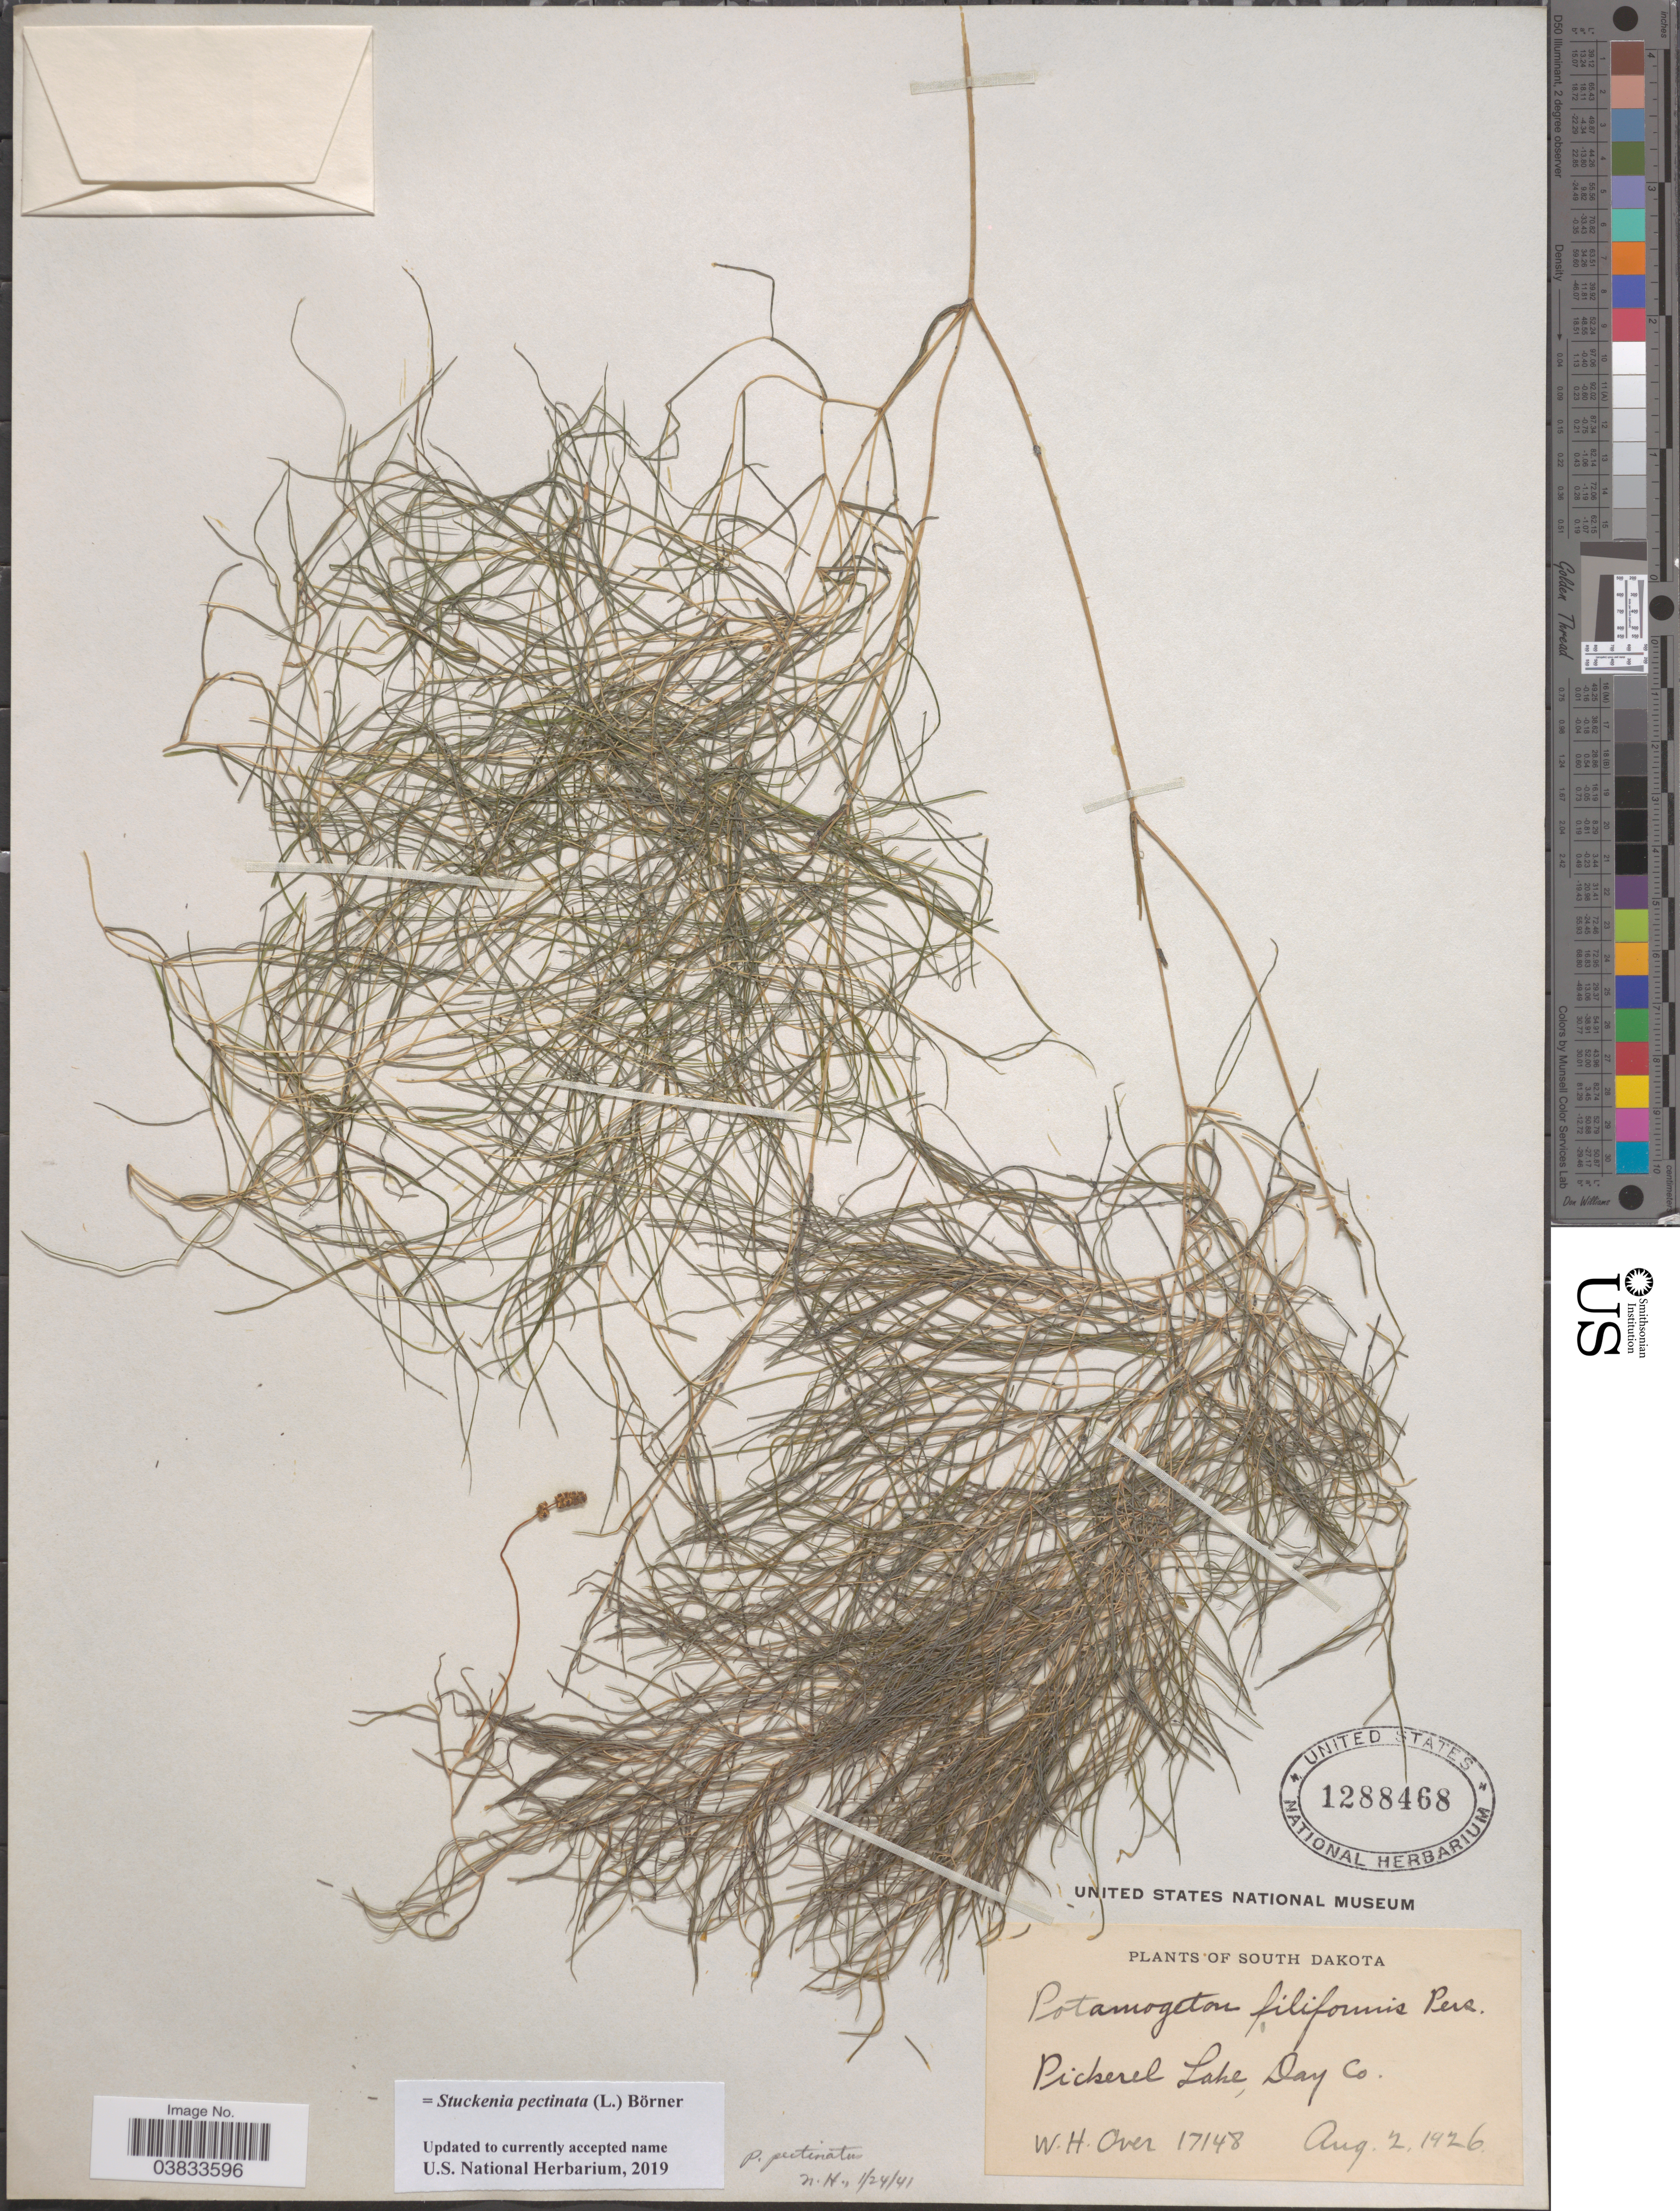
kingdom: Plantae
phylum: Tracheophyta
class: Liliopsida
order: Alismatales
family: Potamogetonaceae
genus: Stuckenia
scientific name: Stuckenia pectinata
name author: (L.) Börner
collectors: W. Over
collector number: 17148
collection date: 1926-08-02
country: United States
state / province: South Dakota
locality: Pickerel Lake, Day Co.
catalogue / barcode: US 1288468